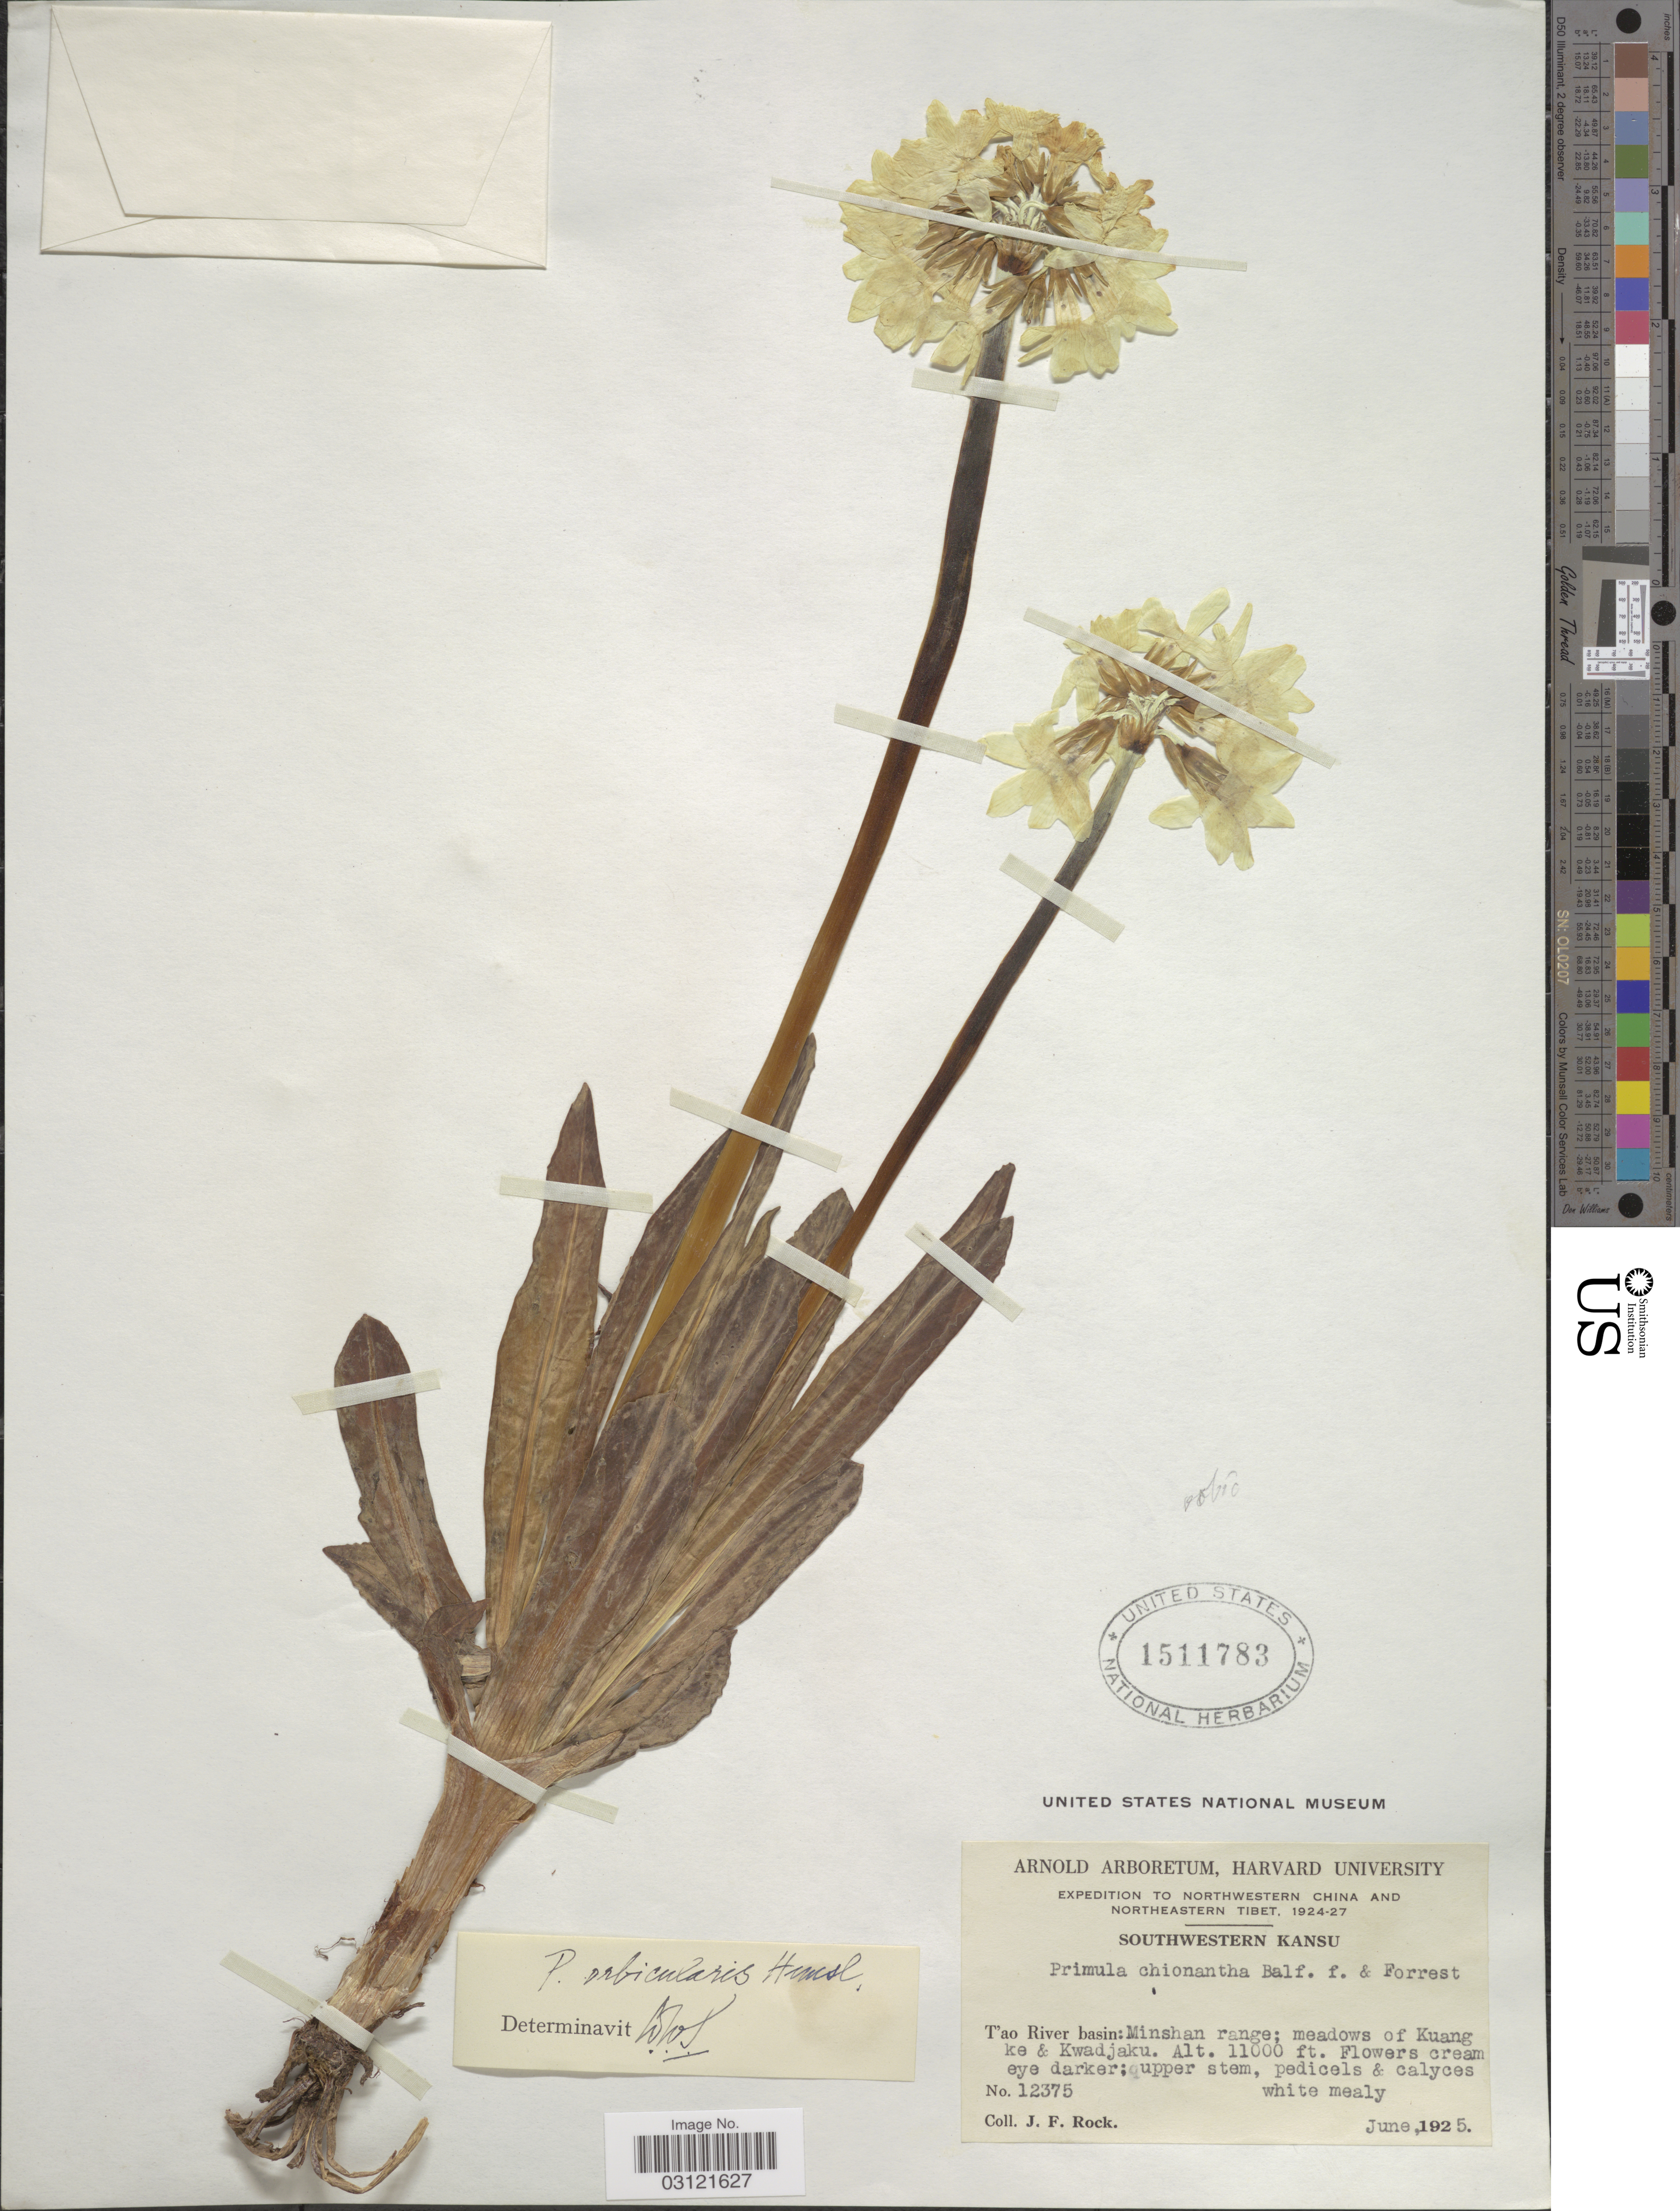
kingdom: Plantae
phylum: Tracheophyta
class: Magnoliopsida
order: Ericales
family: Primulaceae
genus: Primula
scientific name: Primula orbicularis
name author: Hemsl.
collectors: J. Rock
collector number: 12375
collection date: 1925-06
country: China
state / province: Gansu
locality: Northwestern China, Southwestern Kansu, T'ao River basin: Minshan range; meadows of Kuang ke & Kwadjaku.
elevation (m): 3353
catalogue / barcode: US 1511783